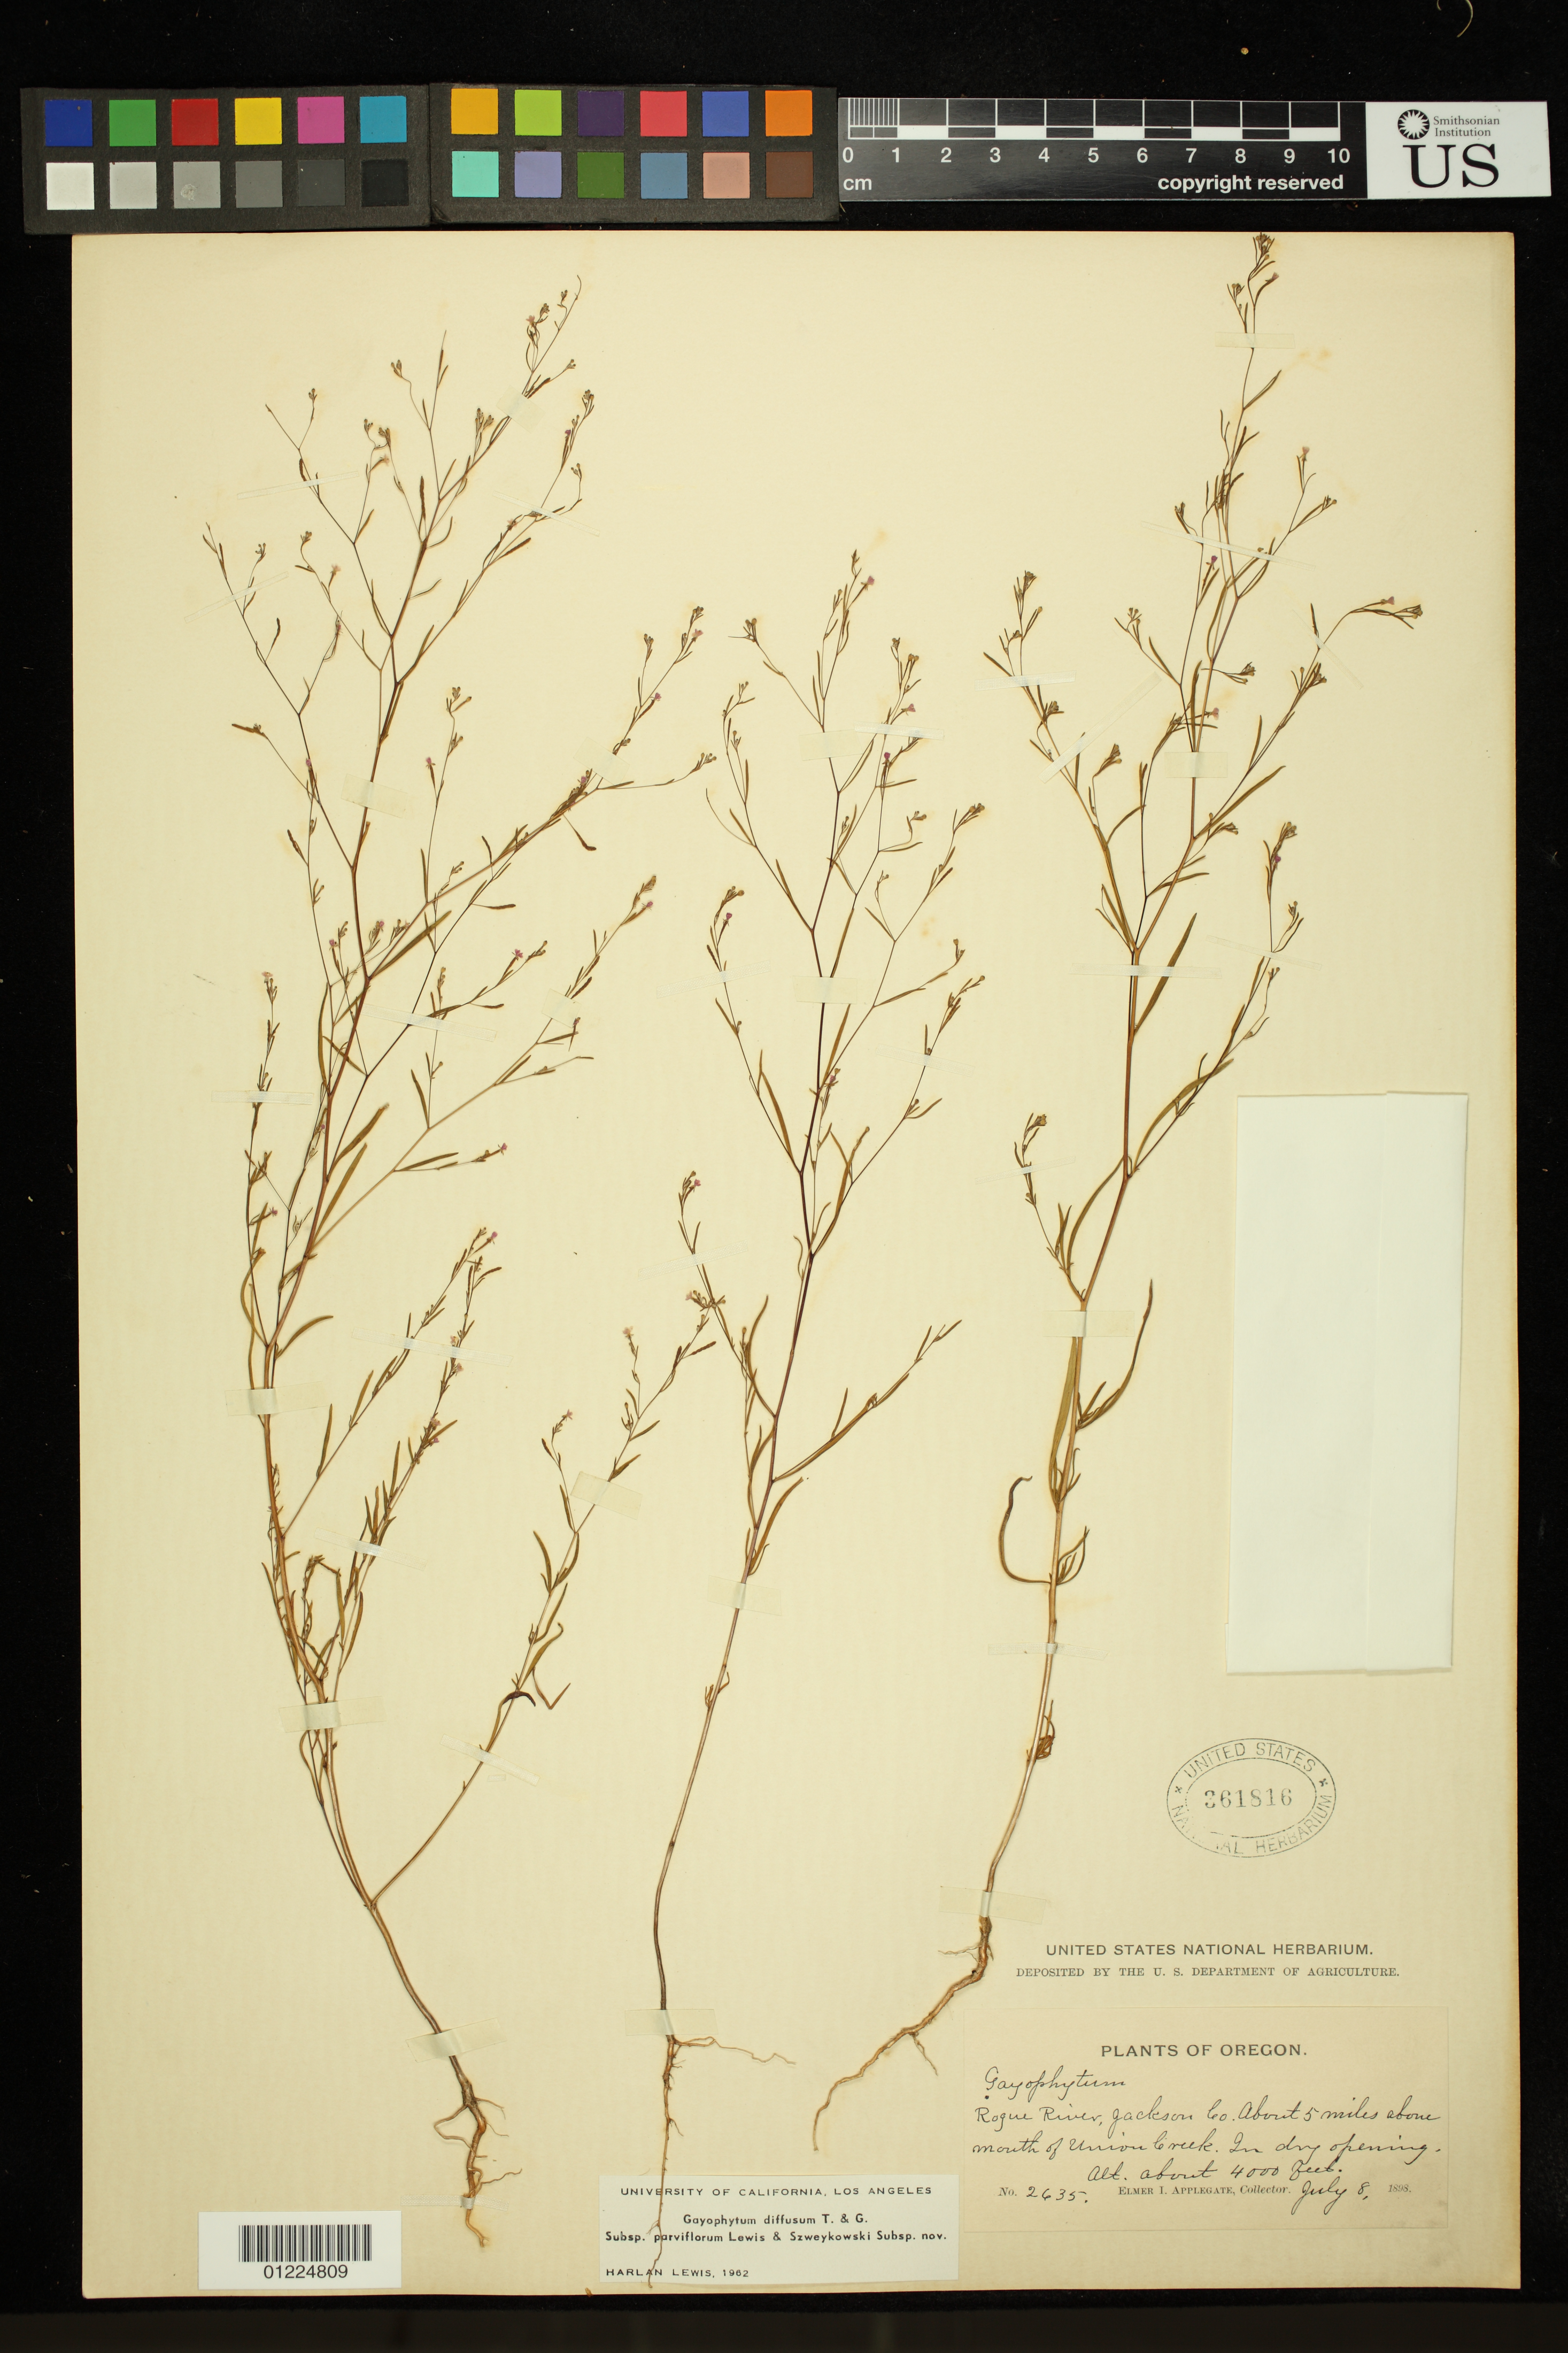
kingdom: Plantae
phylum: Tracheophyta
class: Magnoliopsida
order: Myrtales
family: Onagraceae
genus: Gayophytum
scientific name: Gayophytum diffusum subsp. parviflorum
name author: F. H. Lewis & Szweyk.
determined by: Lewis, H.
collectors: E. I. Applegate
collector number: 2635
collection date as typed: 08 Jul 1898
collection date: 1898-07-08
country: United States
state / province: Oregon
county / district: Jackson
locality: Rogue River, about 5 miles above mouth of Union Creek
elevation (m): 1219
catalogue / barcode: US 361816